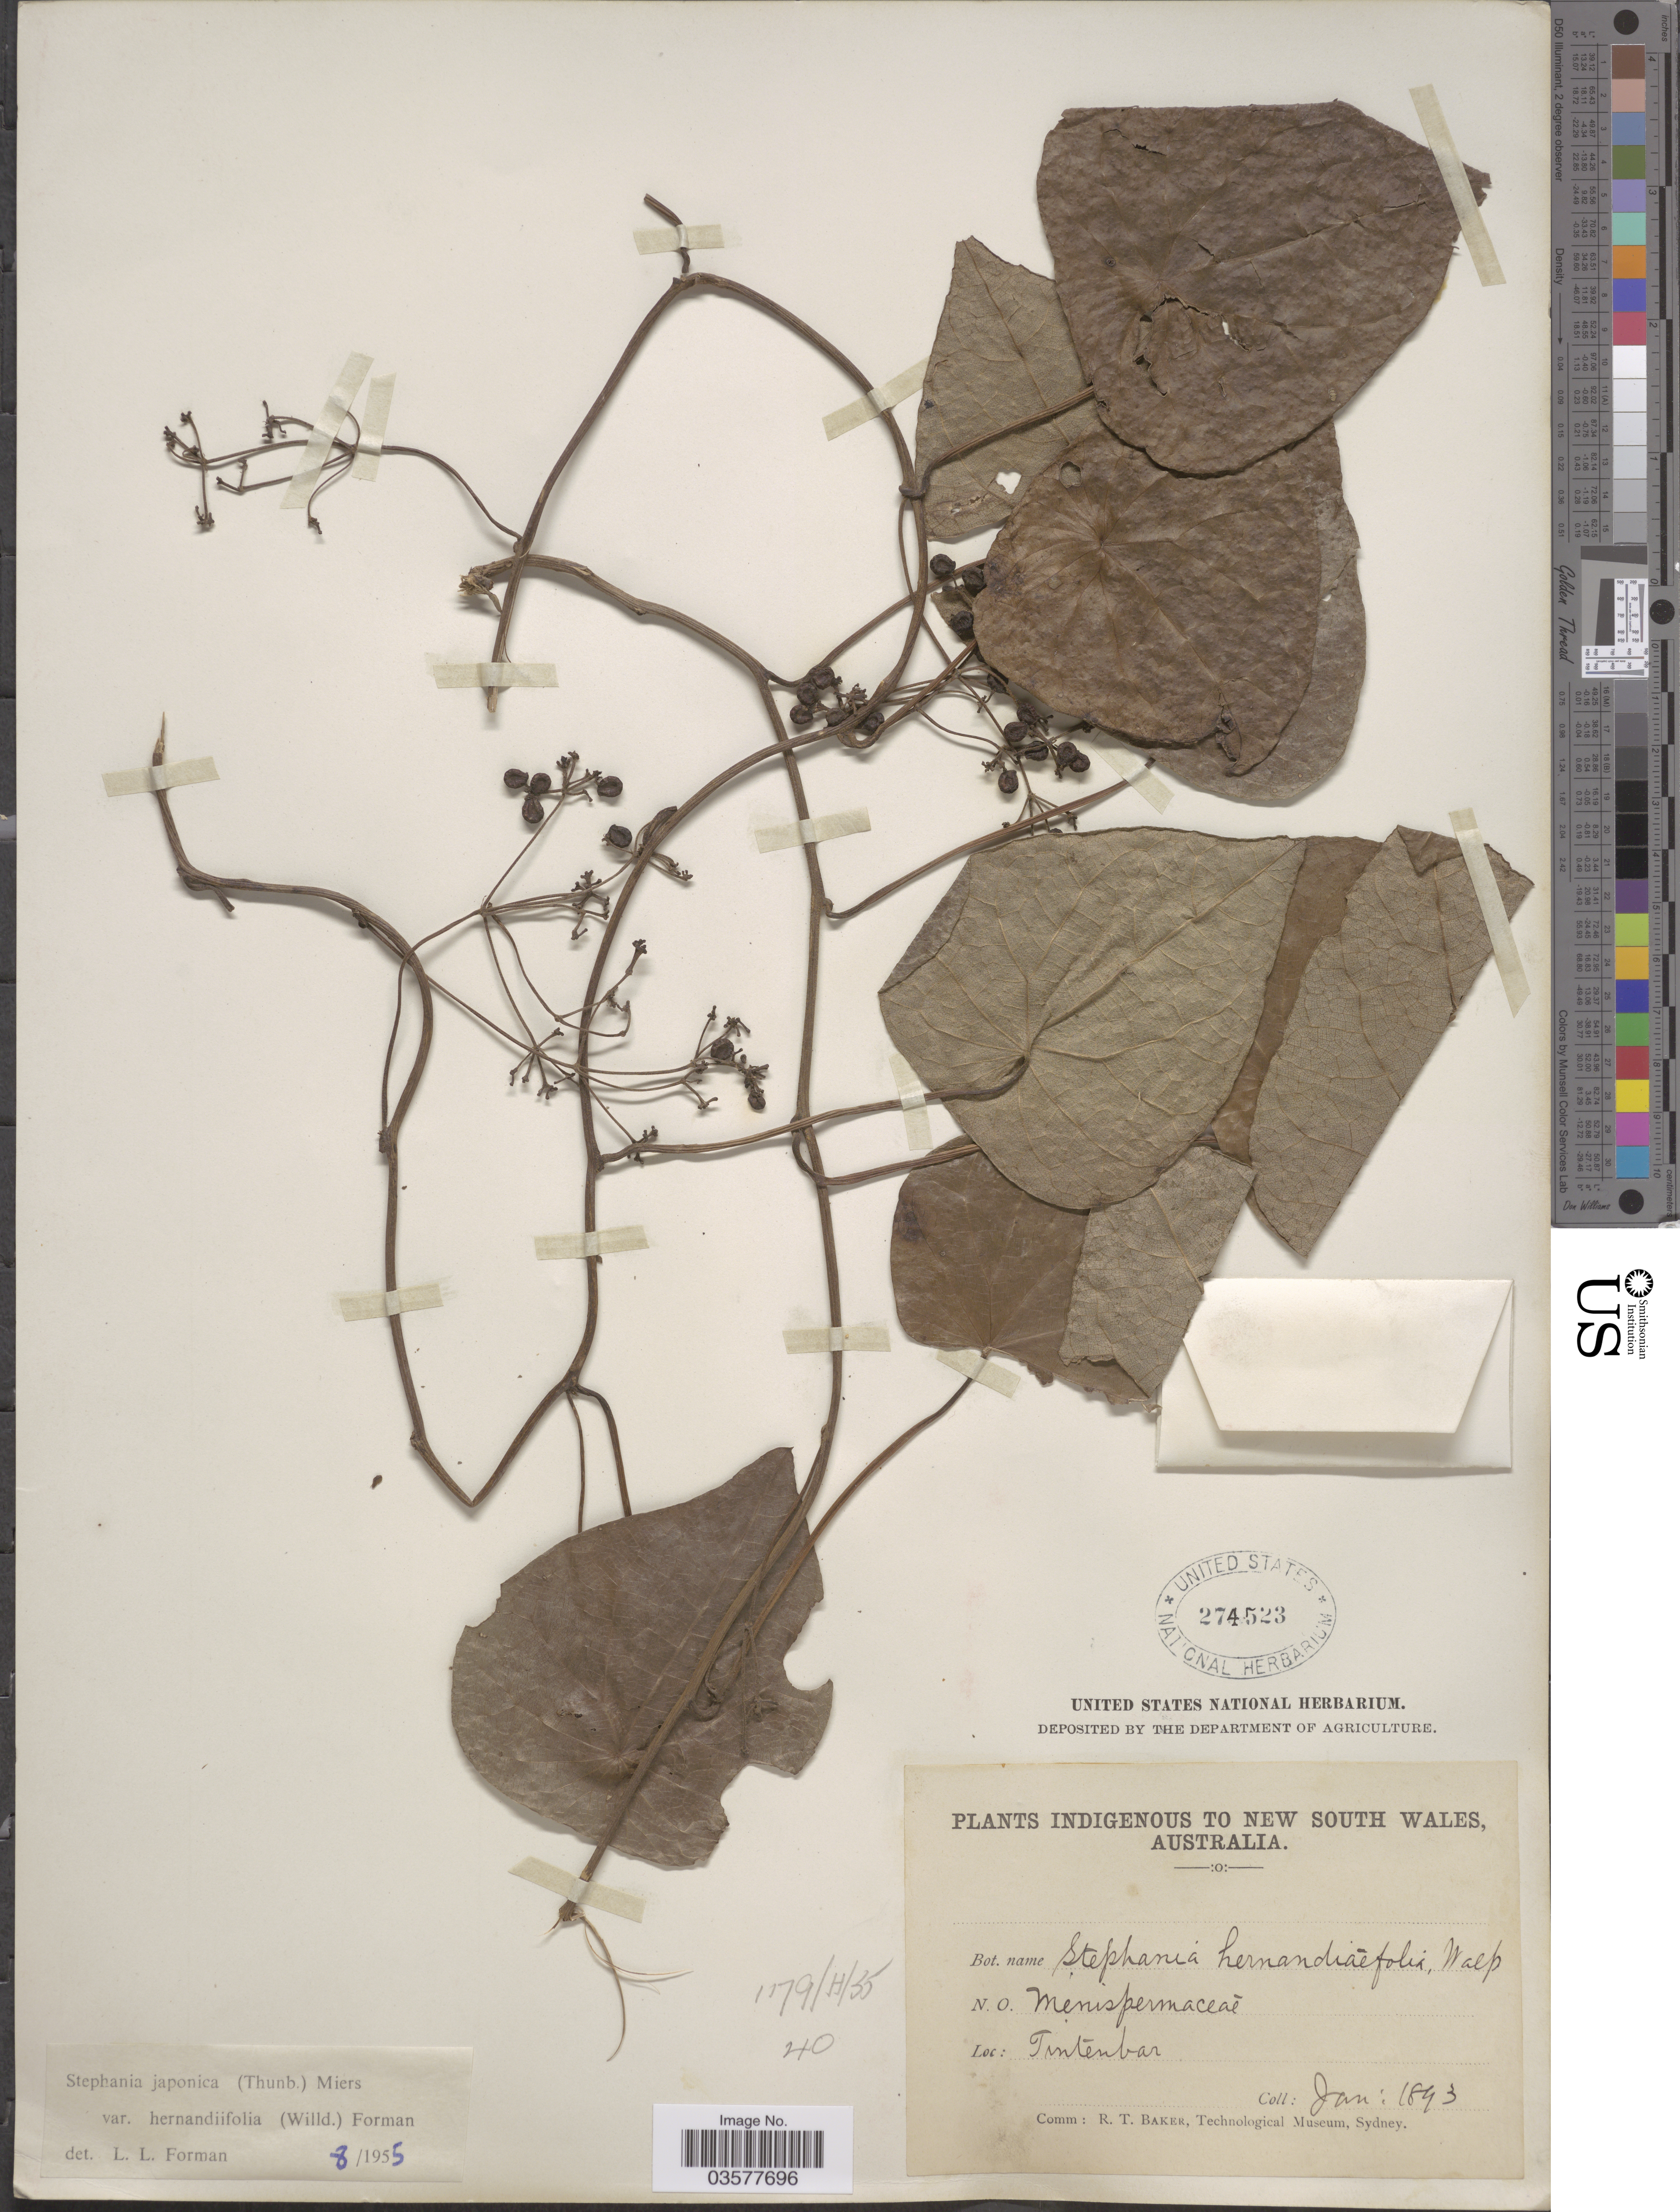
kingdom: Plantae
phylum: Tracheophyta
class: Magnoliopsida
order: Ranunculales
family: Menispermaceae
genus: Stephania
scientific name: Stephania hernandiifolia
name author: (Willd.) Walp.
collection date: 1893-01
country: Australia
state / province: New South Wales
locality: Tintenbar.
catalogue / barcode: US 274523